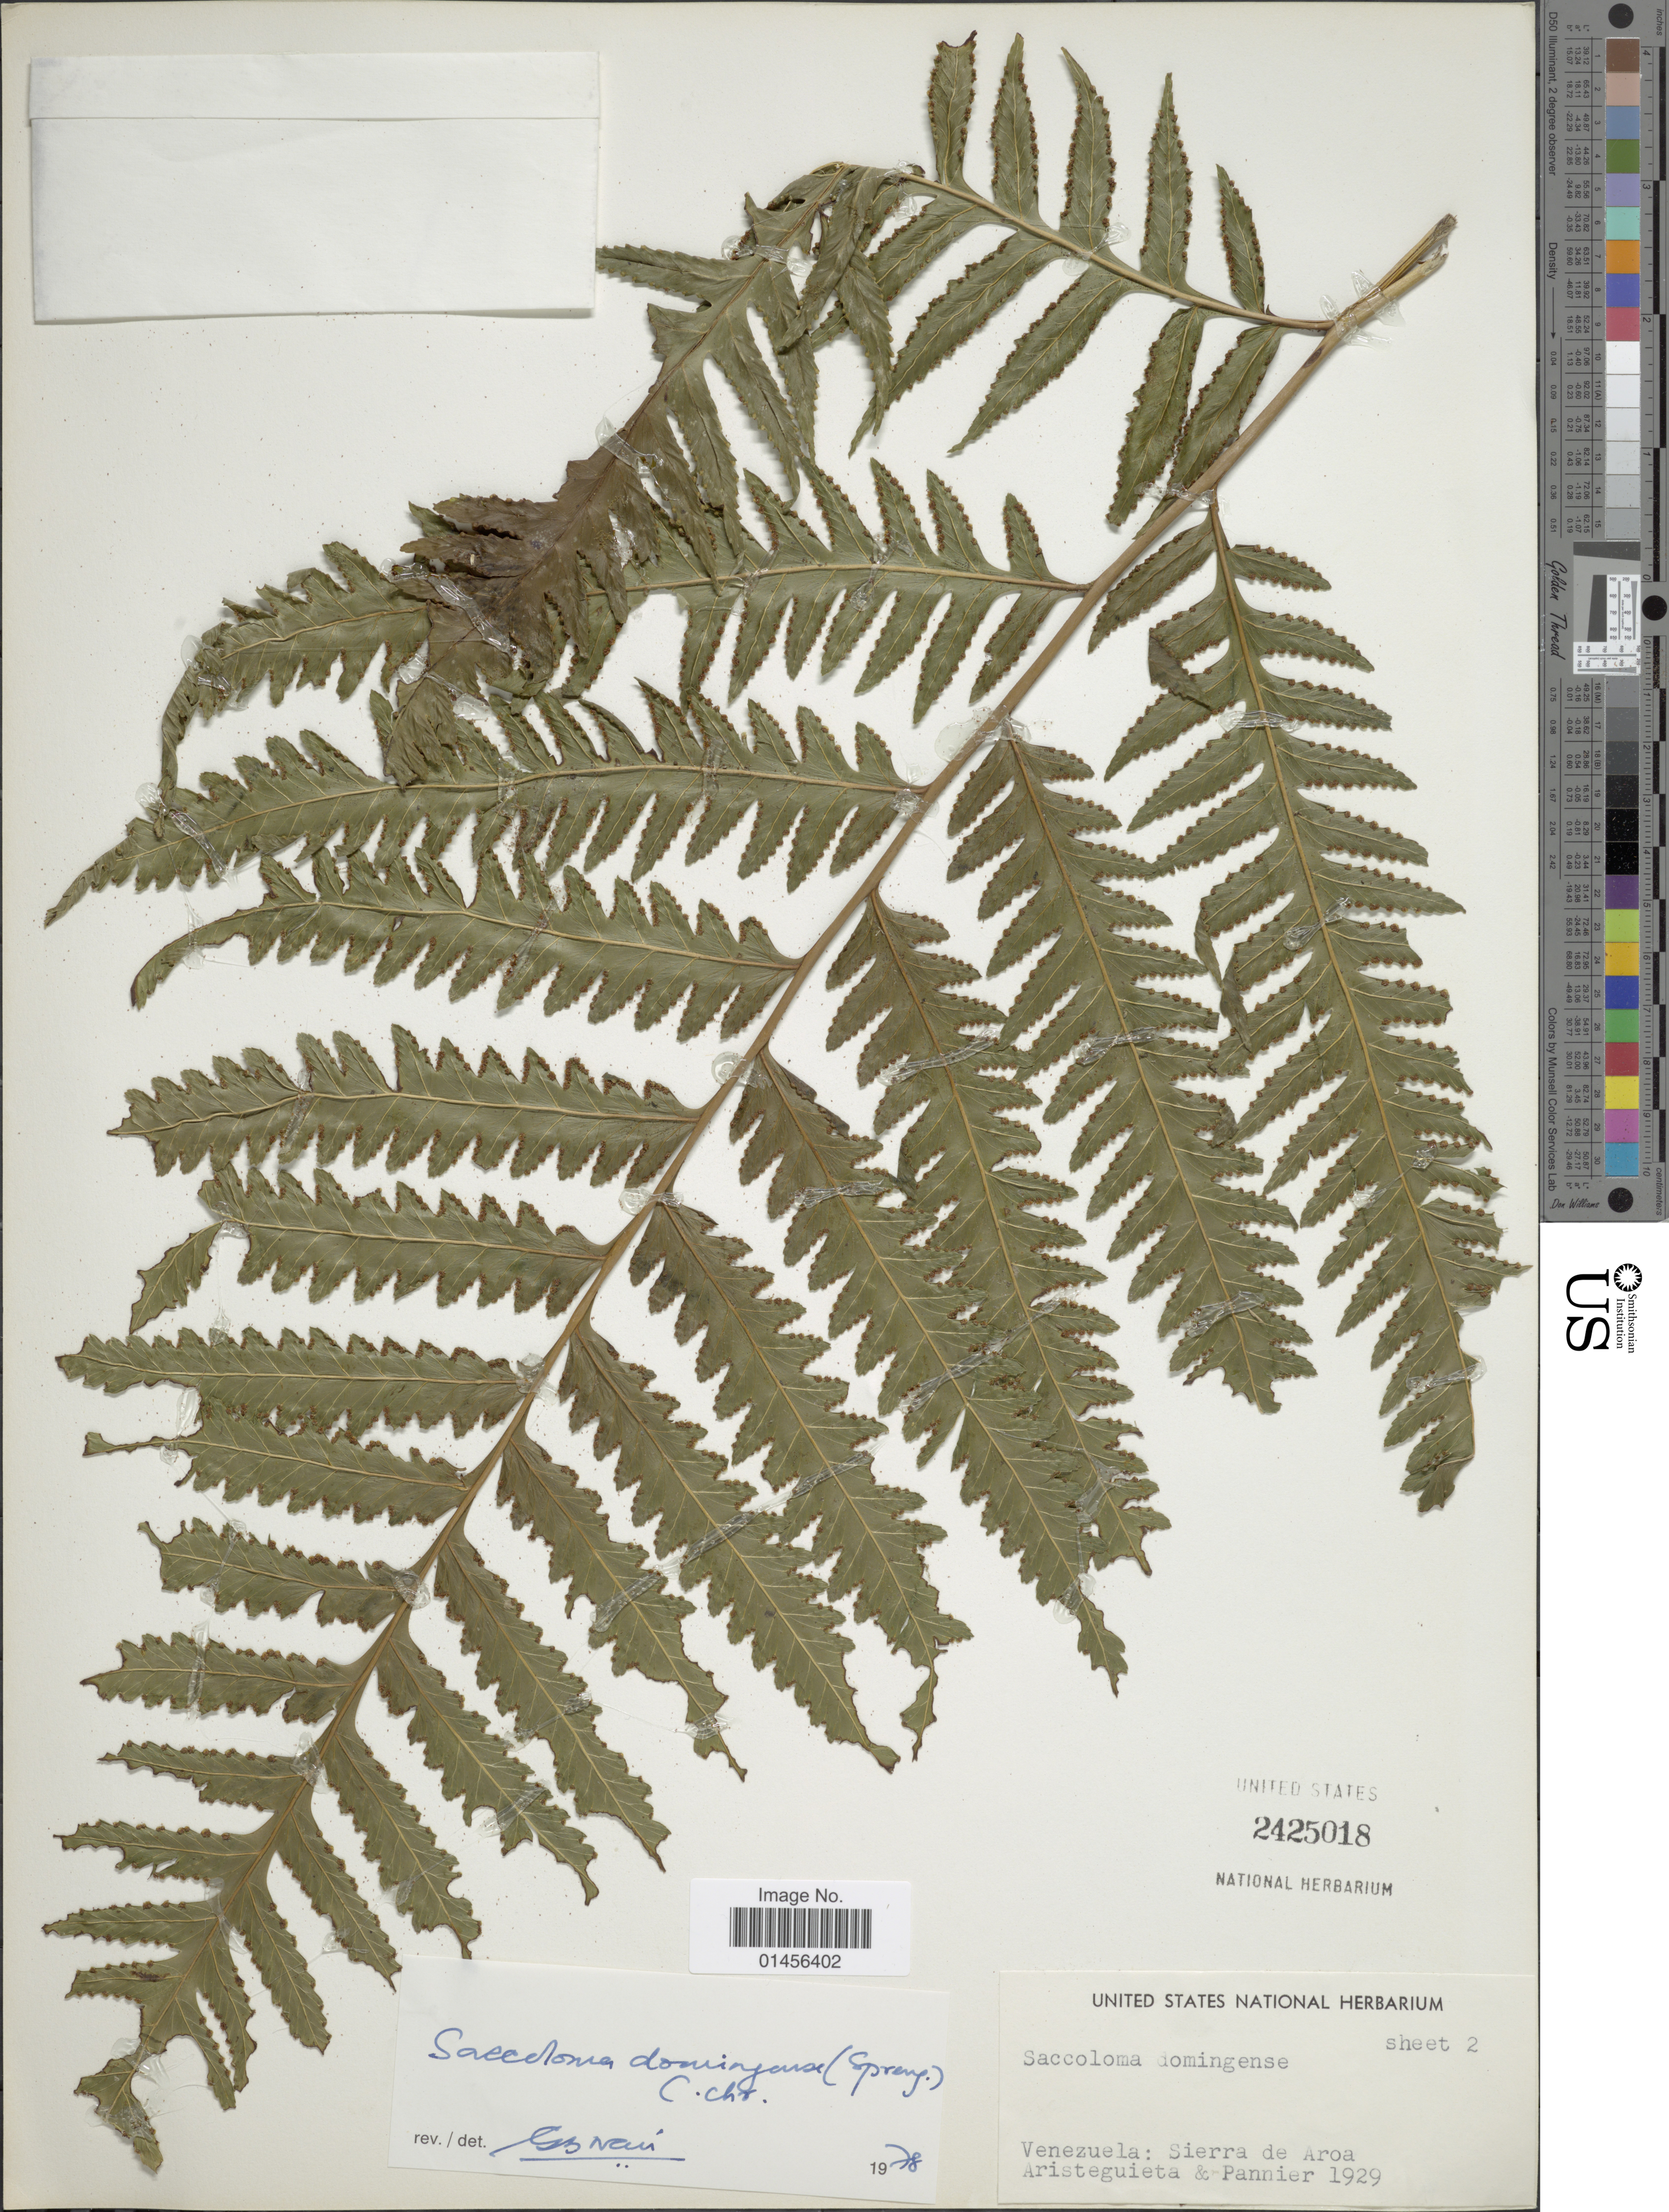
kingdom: Plantae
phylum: Tracheophyta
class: Polypodiopsida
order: Polypodiales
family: Saccolomataceae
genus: Saccoloma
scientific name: Saccoloma domingense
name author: (Spreng.) C. Chr.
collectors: -. Aristeguieta & Pannier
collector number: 1929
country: Venezuela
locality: Sierra de Aroa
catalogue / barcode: US 2425018